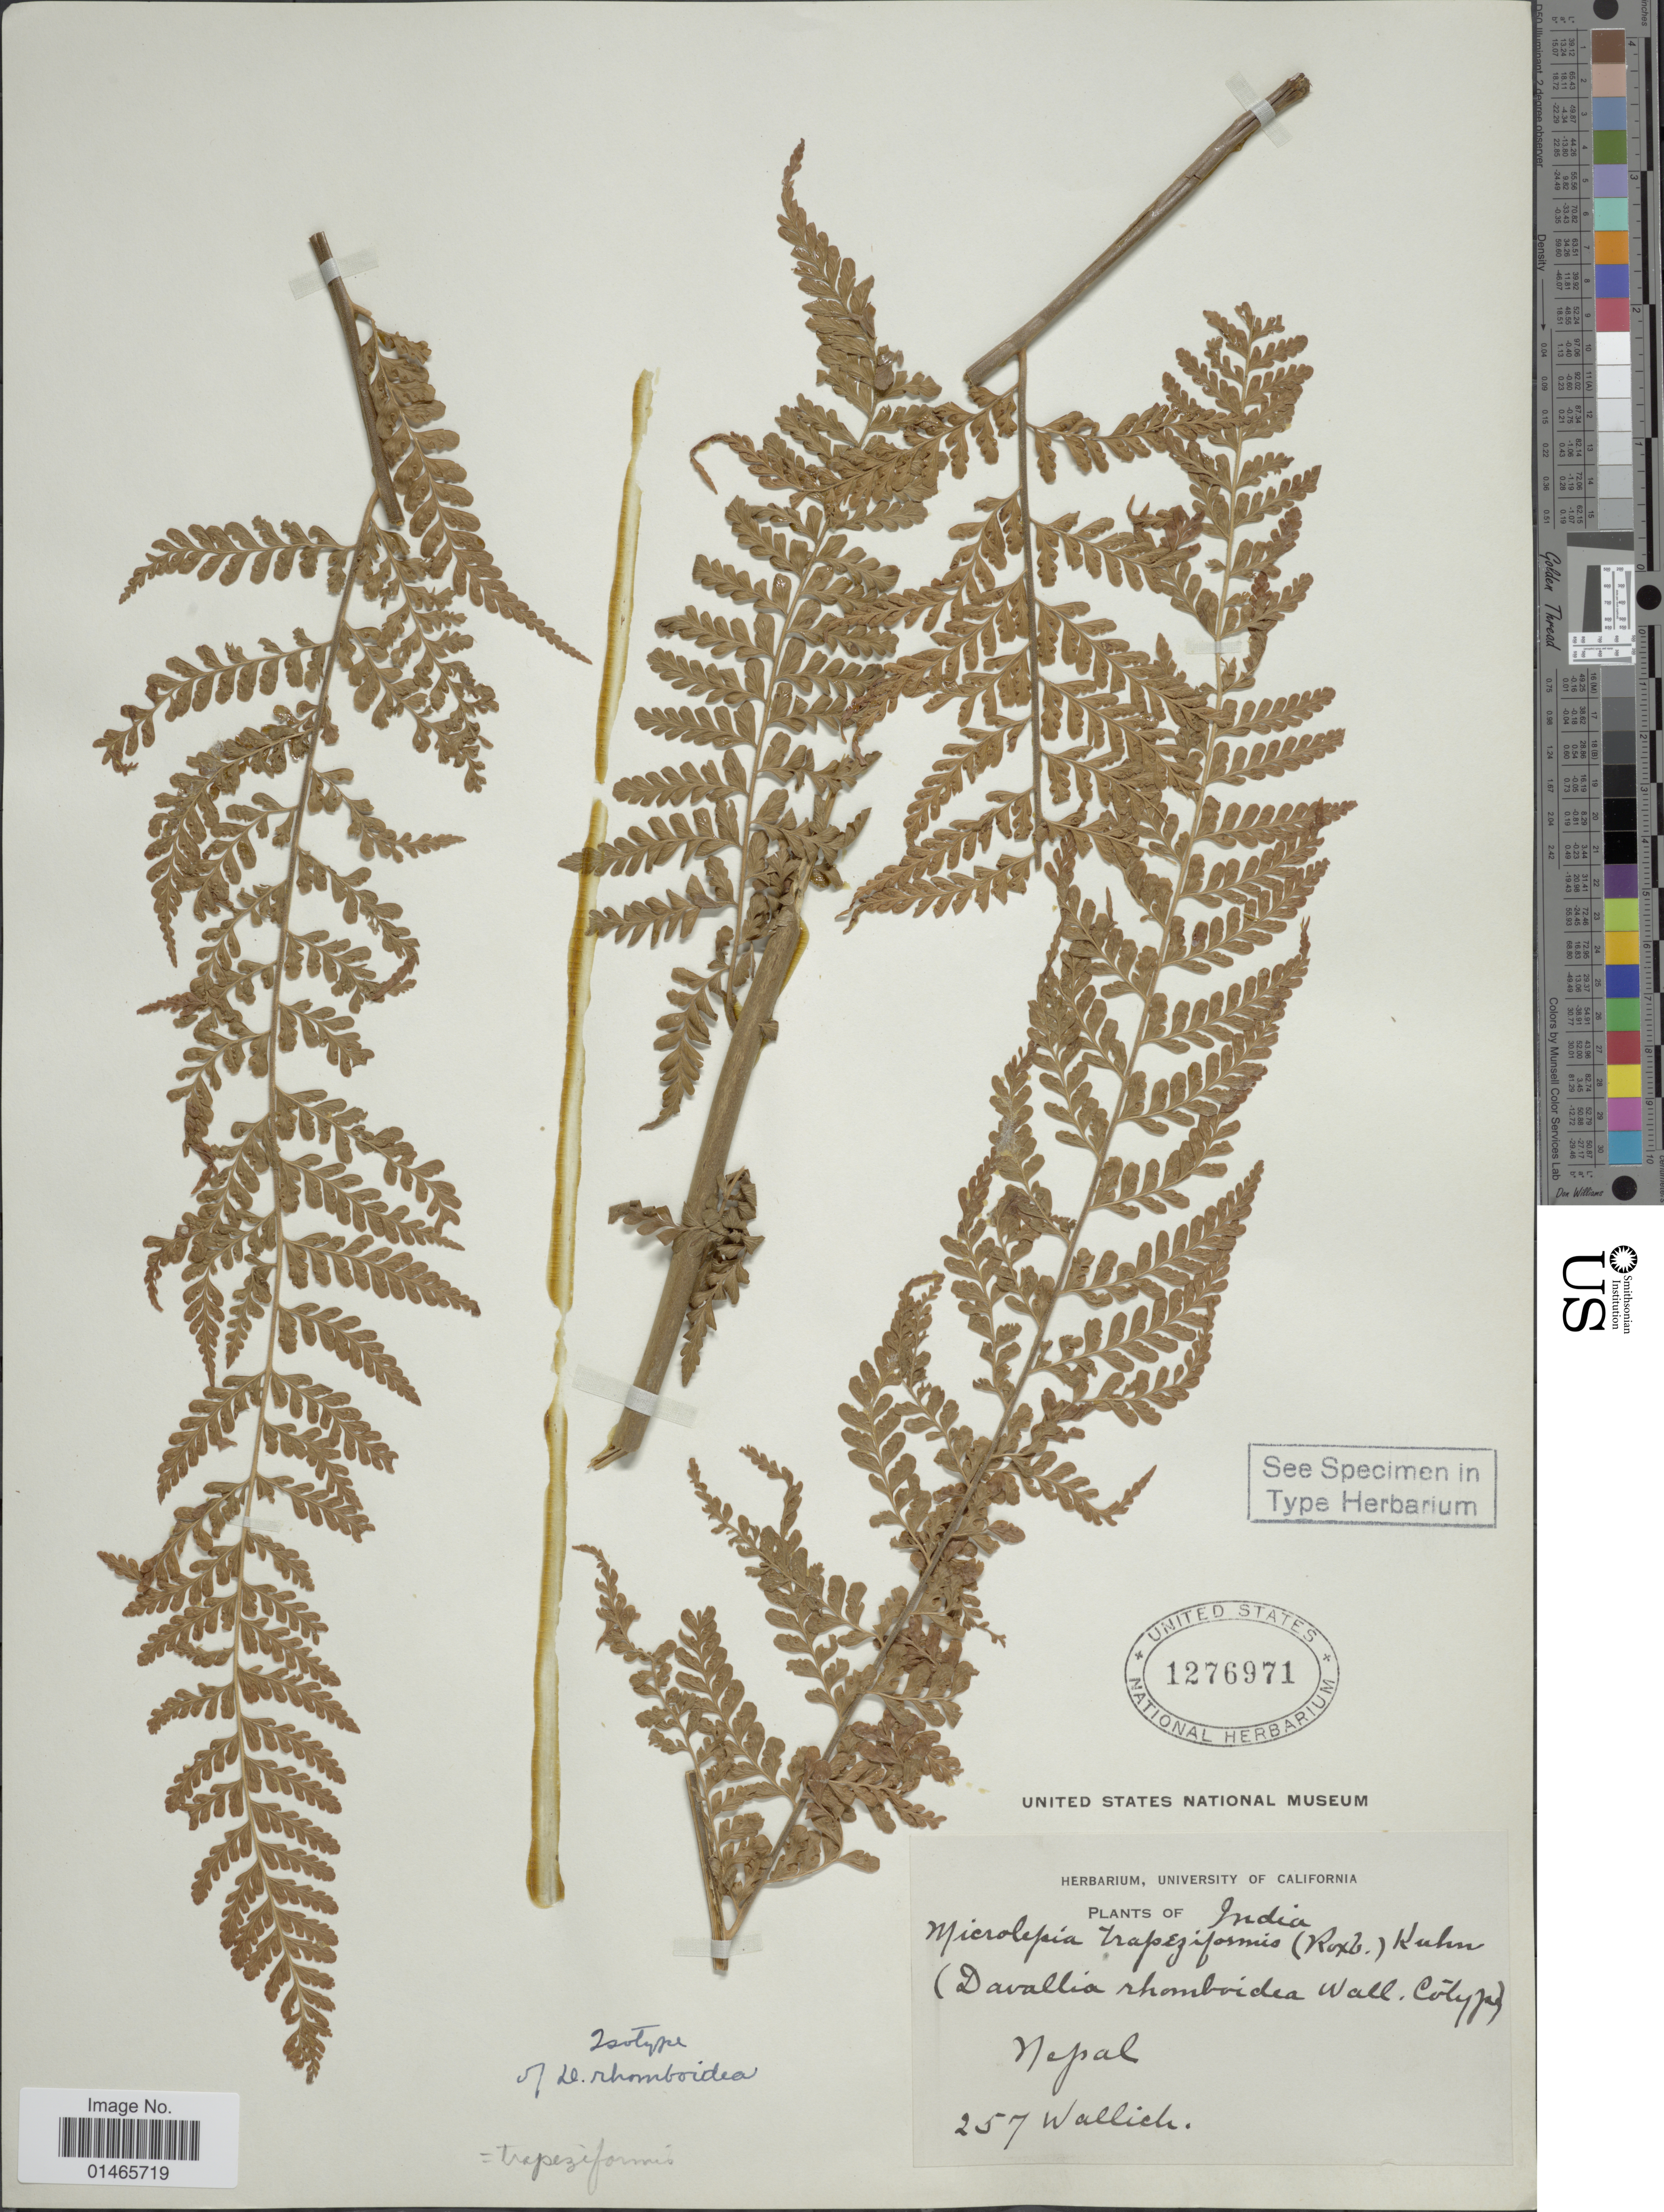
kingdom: Plantae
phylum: Tracheophyta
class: Polypodiopsida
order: Polypodiales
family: Dennstaedtiaceae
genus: Microlepia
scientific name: Microlepia rhomboidea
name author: (Wall. ex Kunze) Prantl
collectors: -- Wallich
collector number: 257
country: Nepal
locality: Nepal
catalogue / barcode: US 1276971